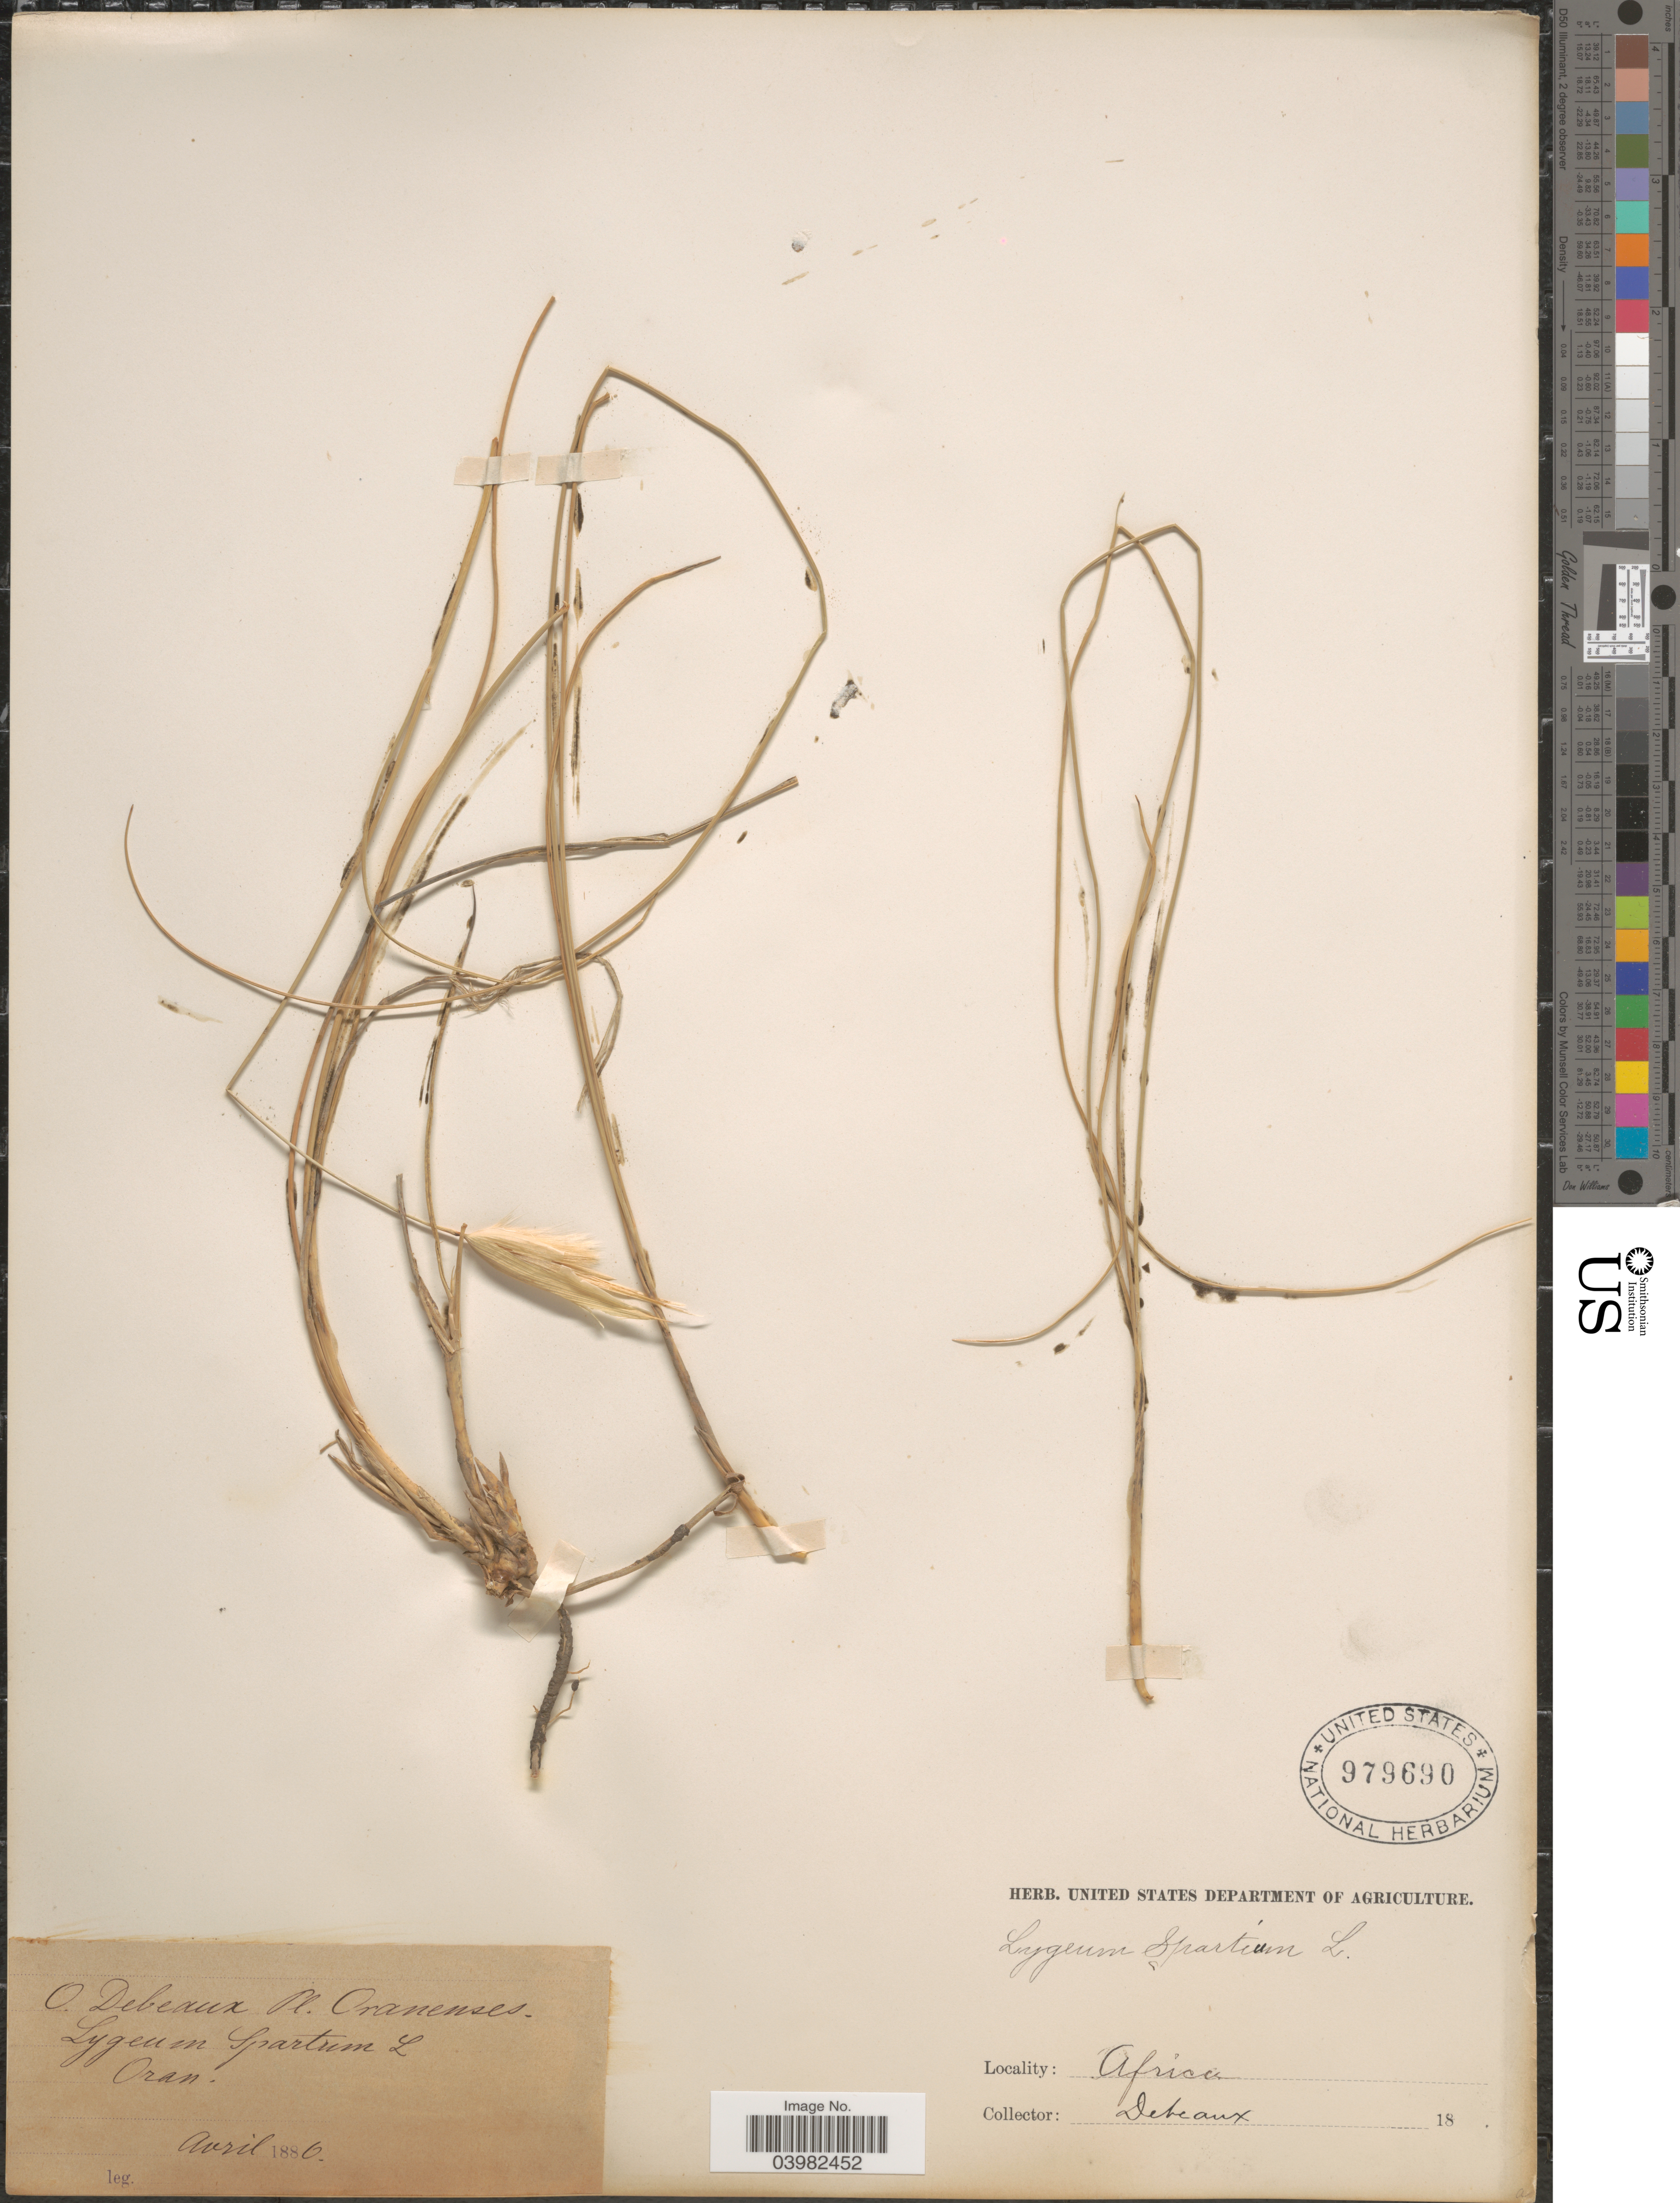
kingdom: Plantae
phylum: Tracheophyta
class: Liliopsida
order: Poales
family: Poaceae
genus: Lygeum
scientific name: Lygeum spartum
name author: L.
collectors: O. Debeaux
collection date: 1880-04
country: Algeria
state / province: Oran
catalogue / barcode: US 979690